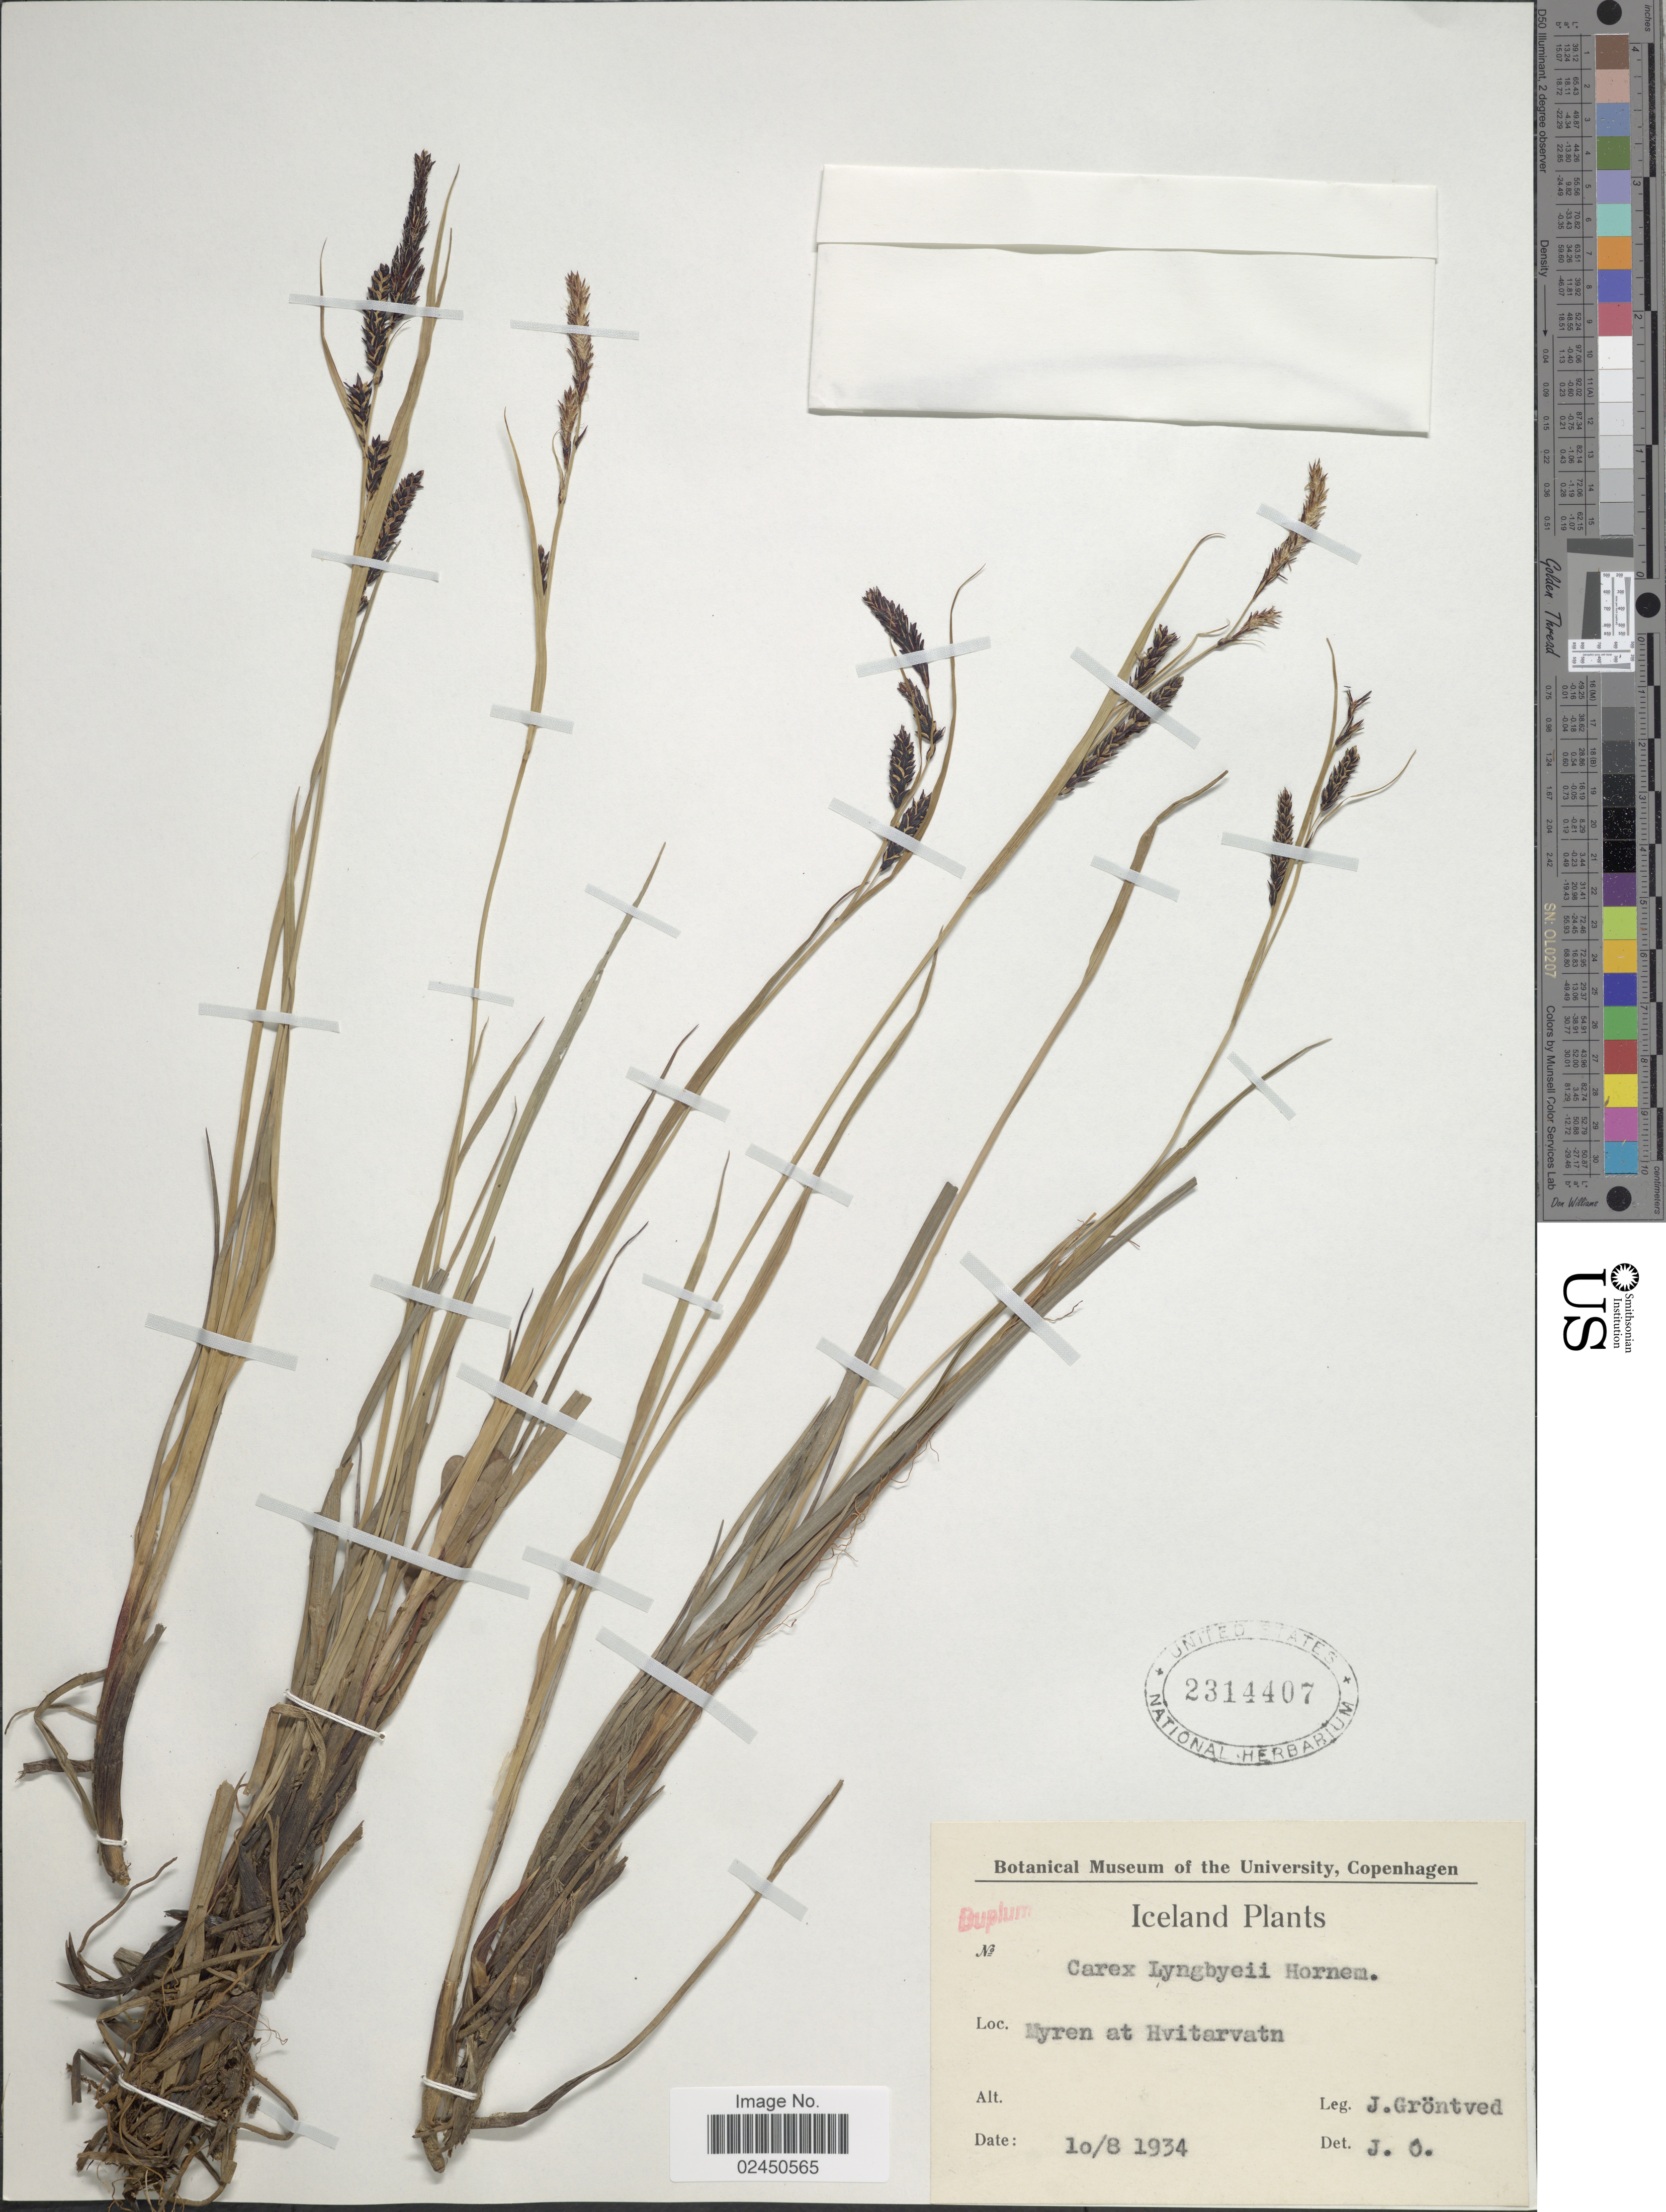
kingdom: Plantae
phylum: Tracheophyta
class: Liliopsida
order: Poales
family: Cyperaceae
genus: Carex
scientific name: Carex lyngbyei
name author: Hornem.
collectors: J. Gröntved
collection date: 1934-08-10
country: Iceland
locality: Myren at Hvitarvatn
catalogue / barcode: US 2314407